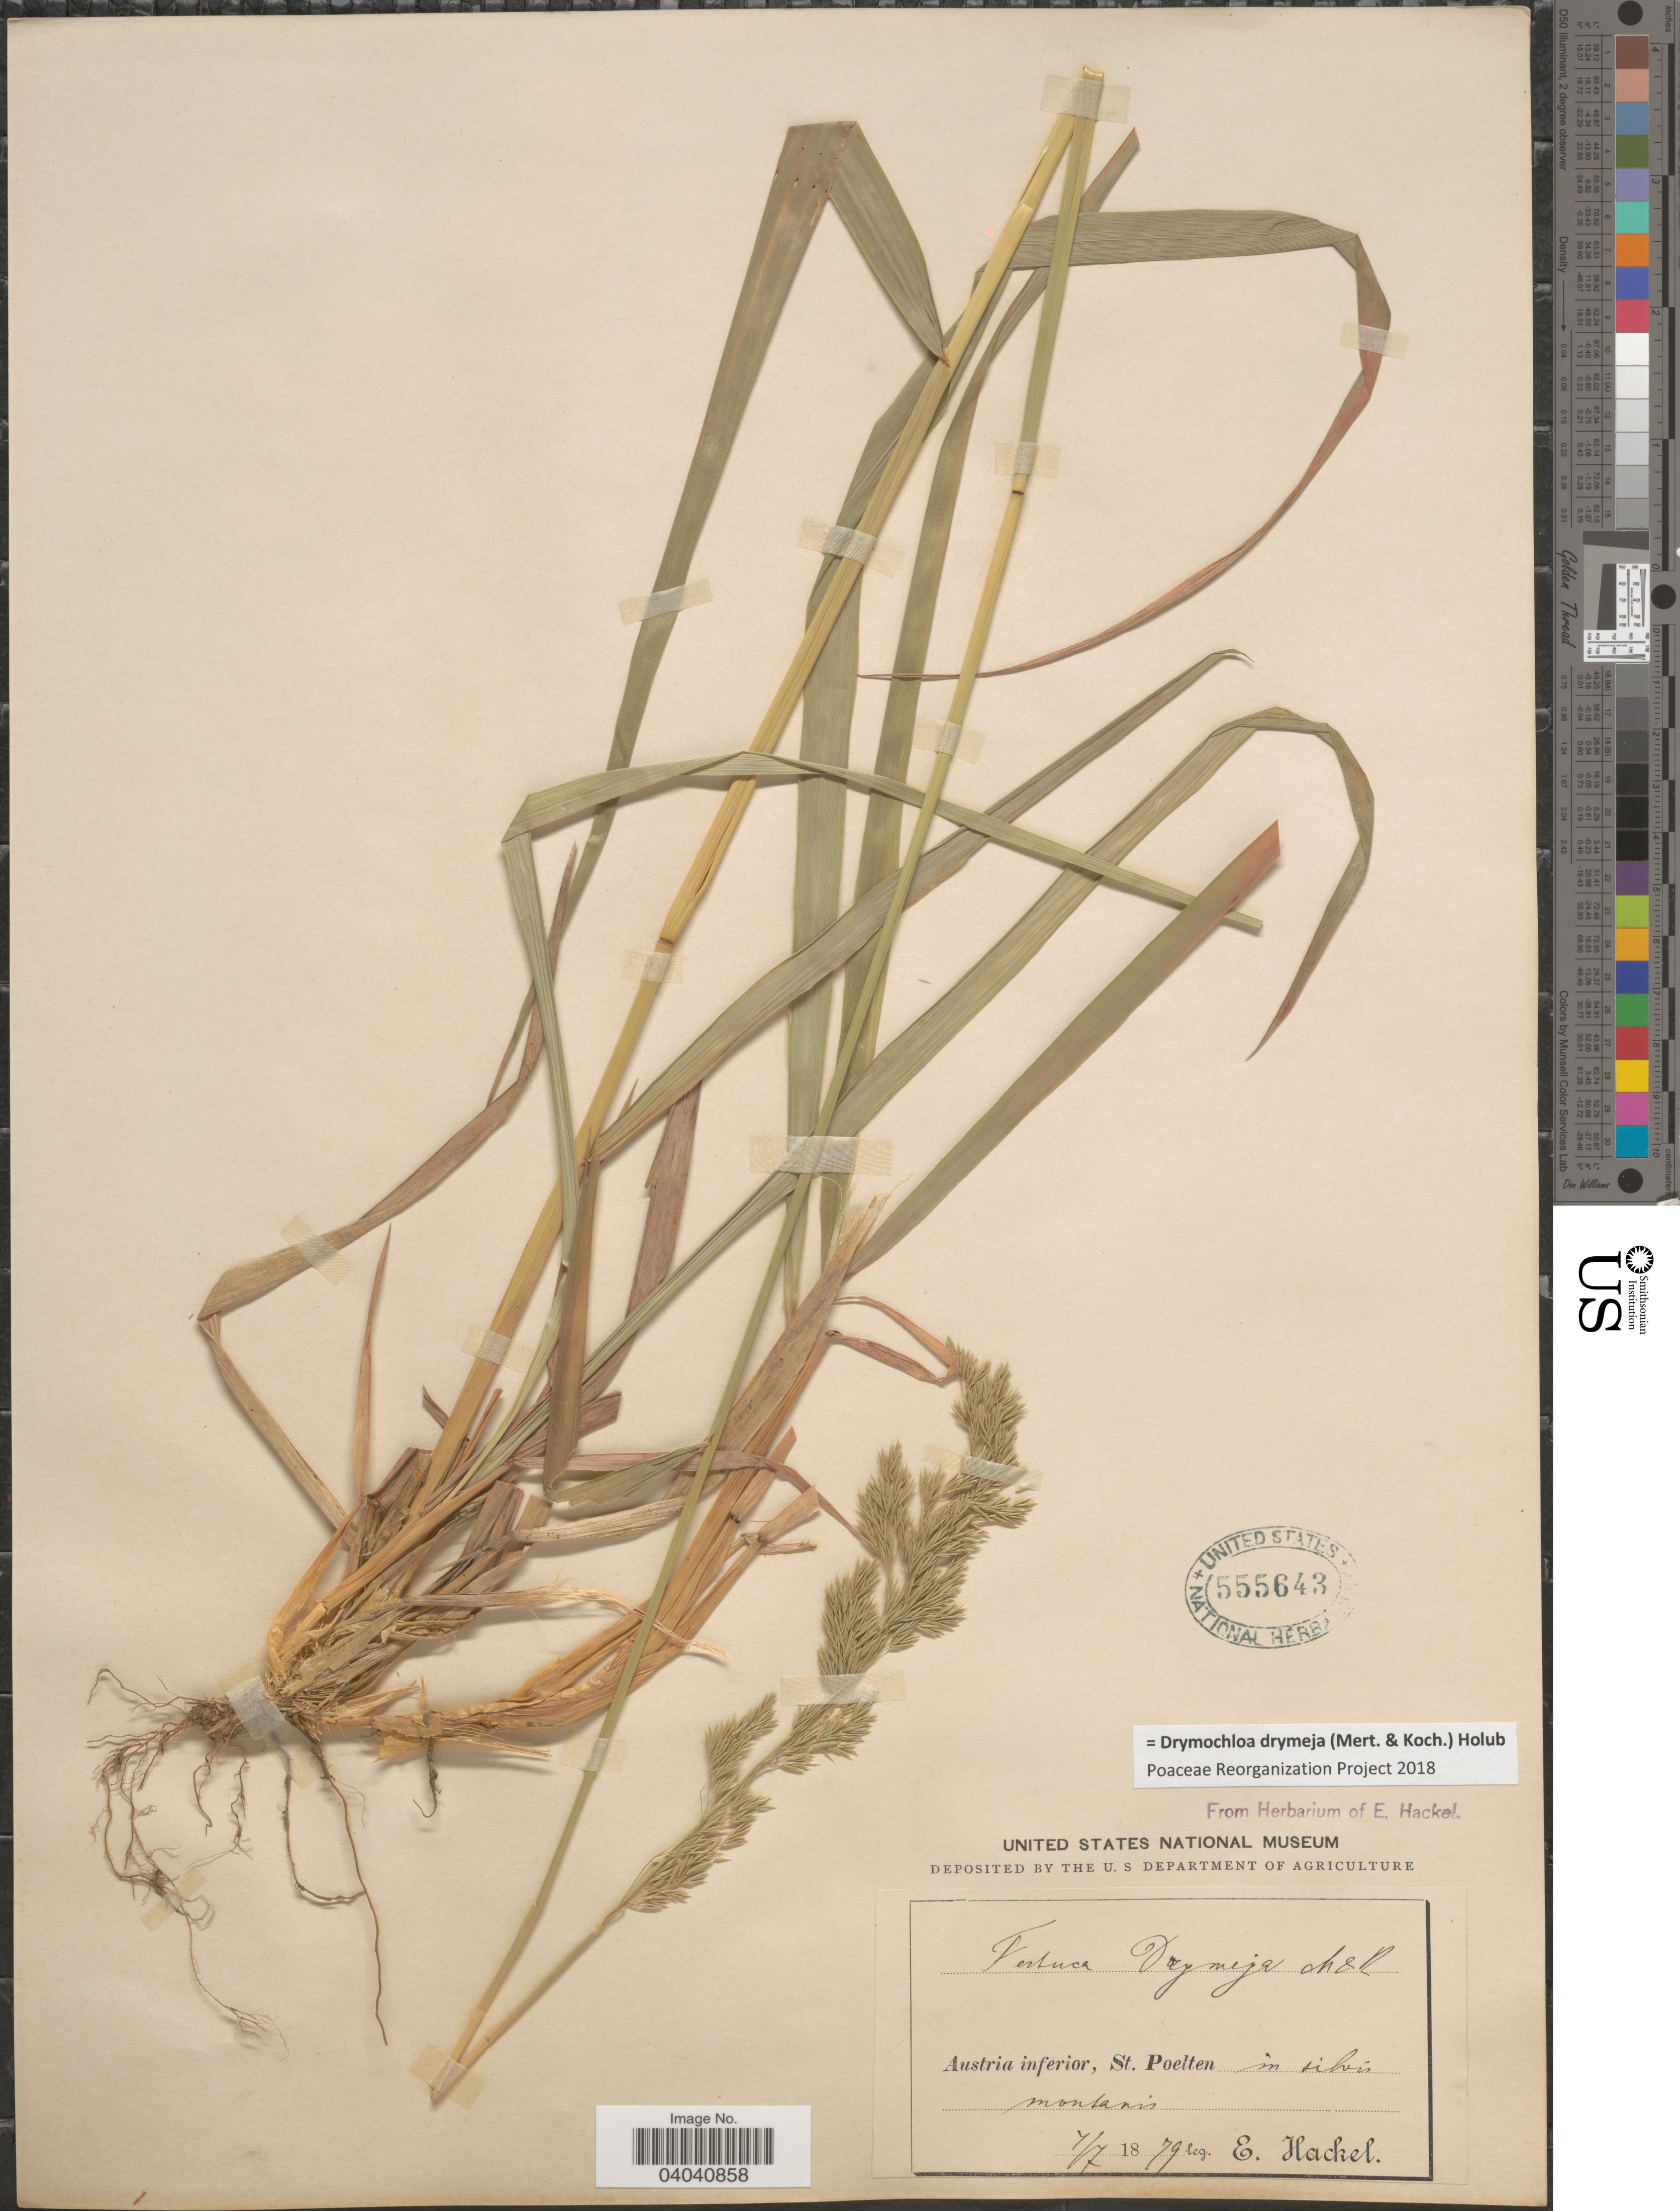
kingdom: Plantae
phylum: Tracheophyta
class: Liliopsida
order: Poales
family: Poaceae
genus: Drymochloa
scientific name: Drymochloa drymeja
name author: (Mert. & W.D.J. Koch) Holub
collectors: E. Hackel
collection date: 1879-07-07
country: Austria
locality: Austria inferior, St. Poelten in sivlis montanis.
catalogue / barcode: US 555643